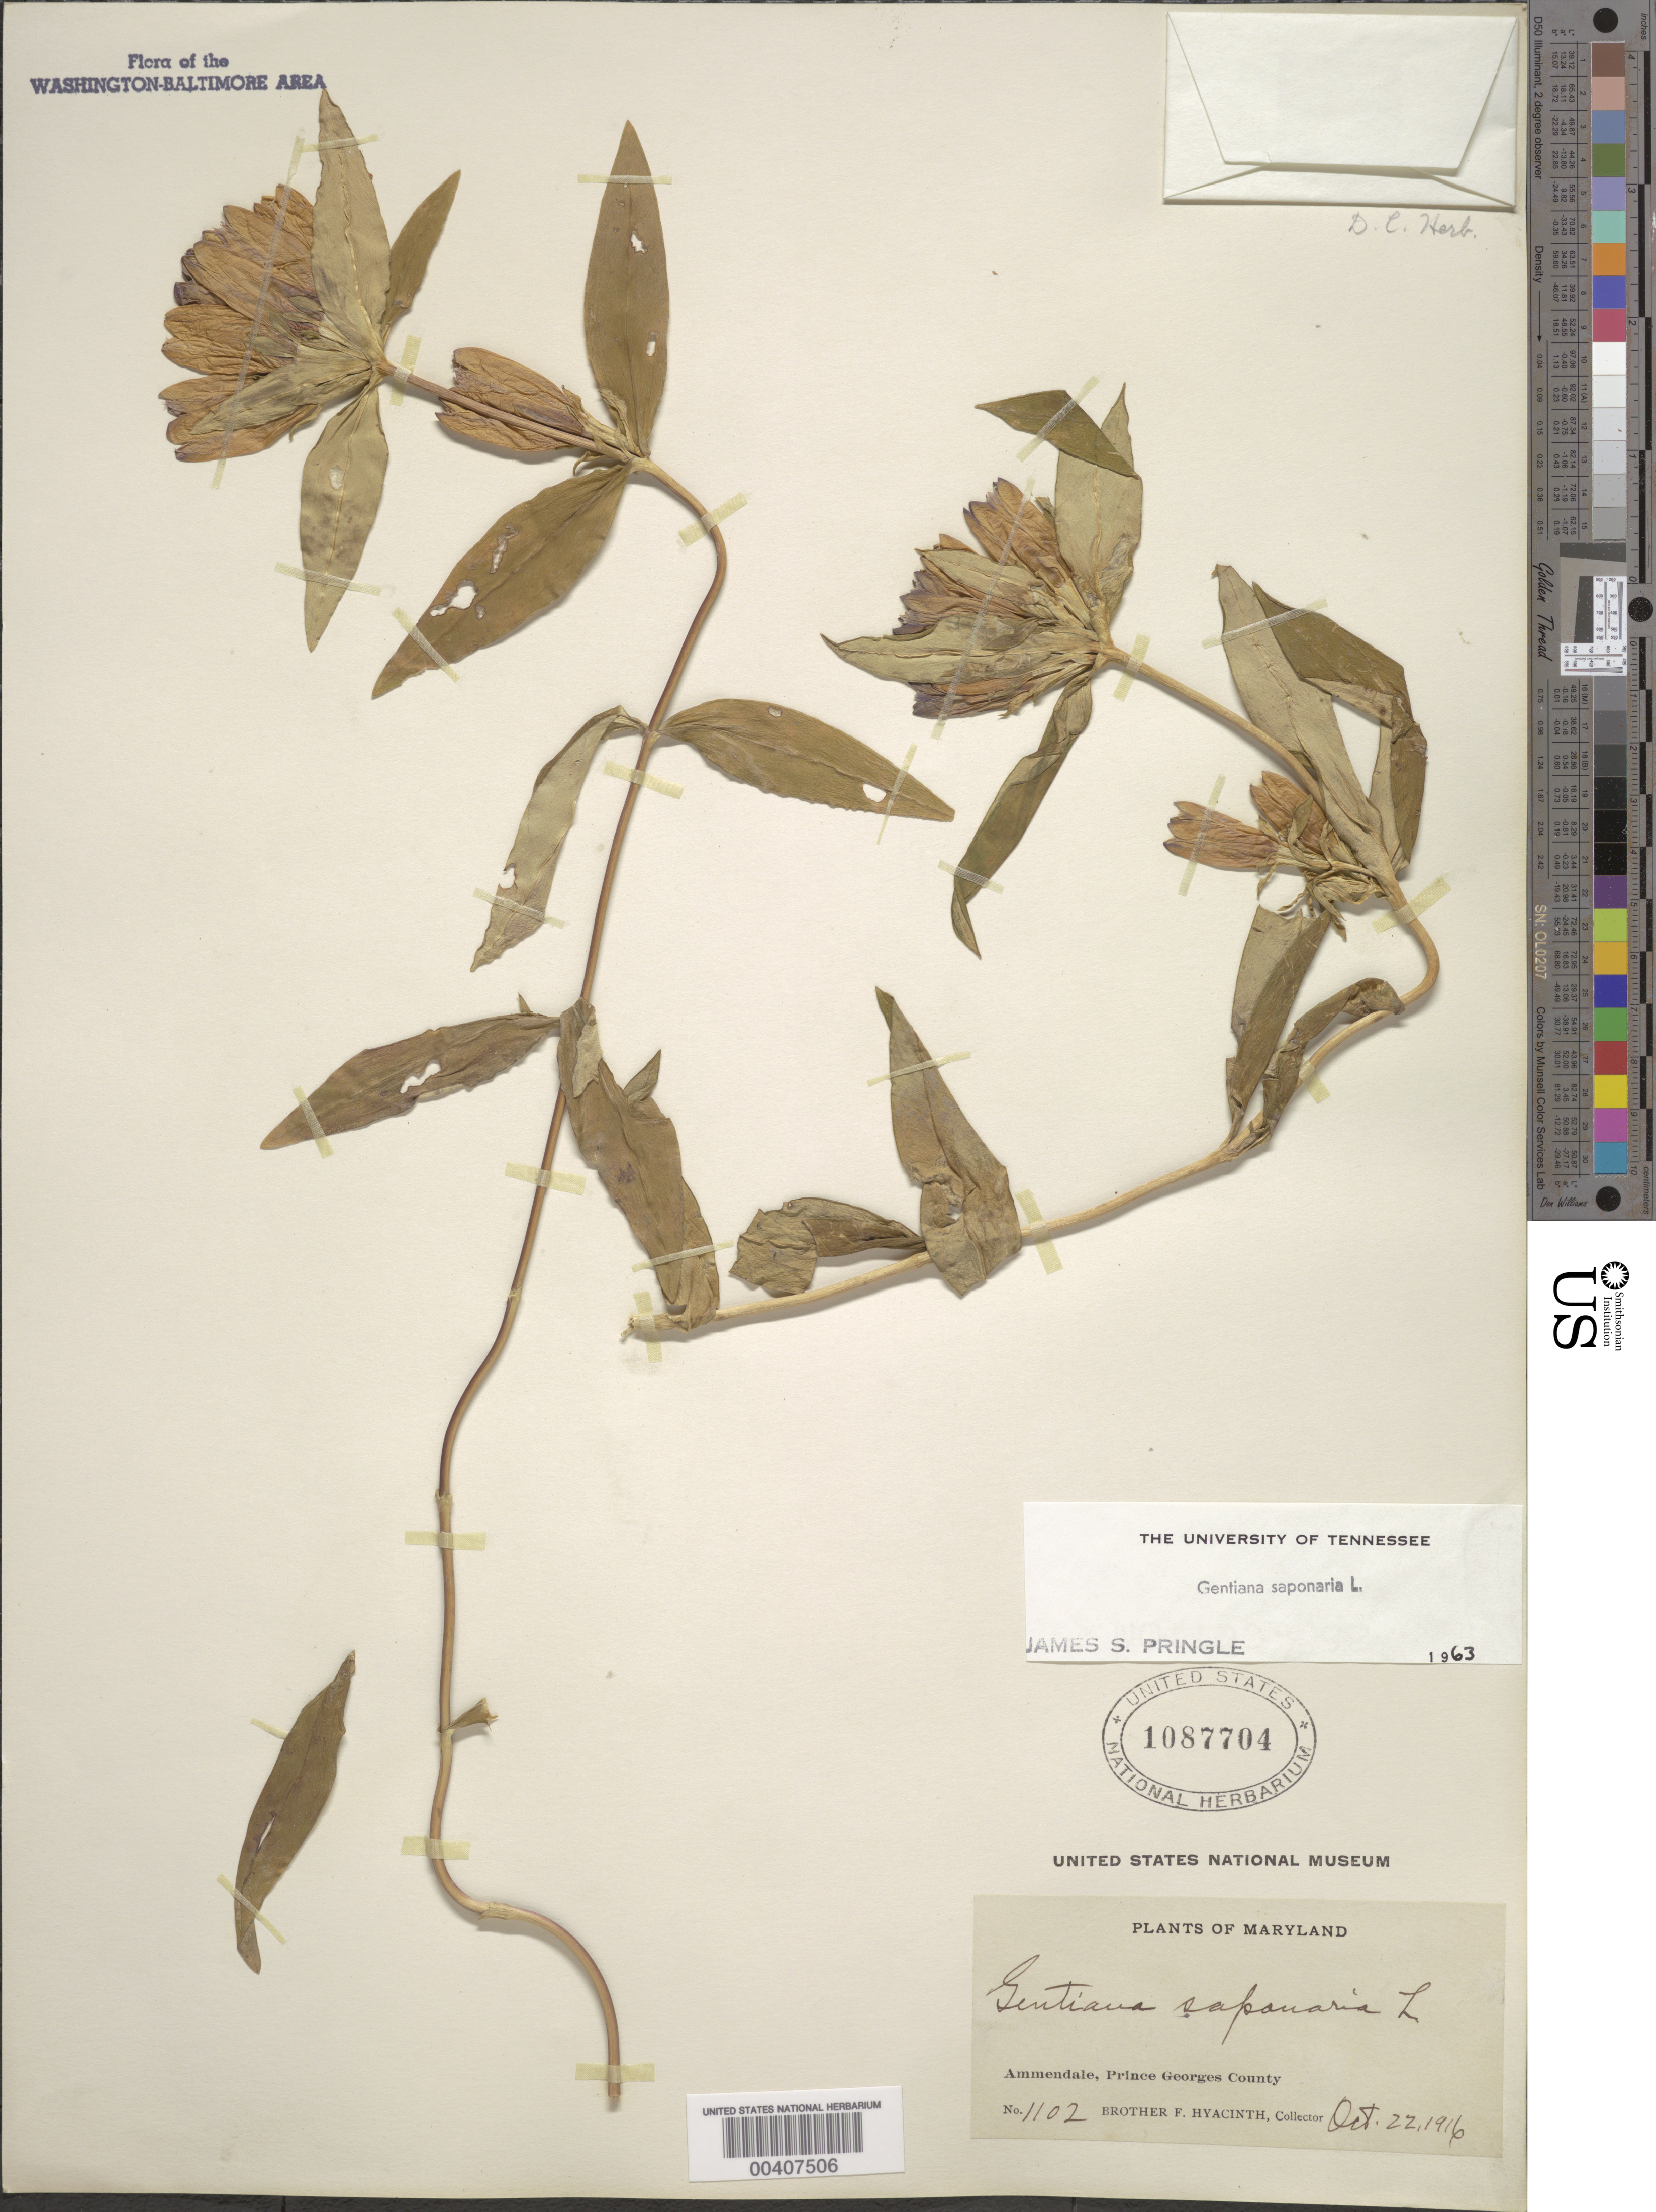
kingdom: Plantae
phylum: Tracheophyta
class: Magnoliopsida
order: Gentianales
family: Gentianaceae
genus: Gentiana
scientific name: Gentiana saponaria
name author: L.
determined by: Pringle, J. S.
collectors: F. Hyacinth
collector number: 1102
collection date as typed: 22 Oct 1916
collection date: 1916-10-22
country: United States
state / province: Maryland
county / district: Prince George's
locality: Ammendale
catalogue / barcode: US 1087704